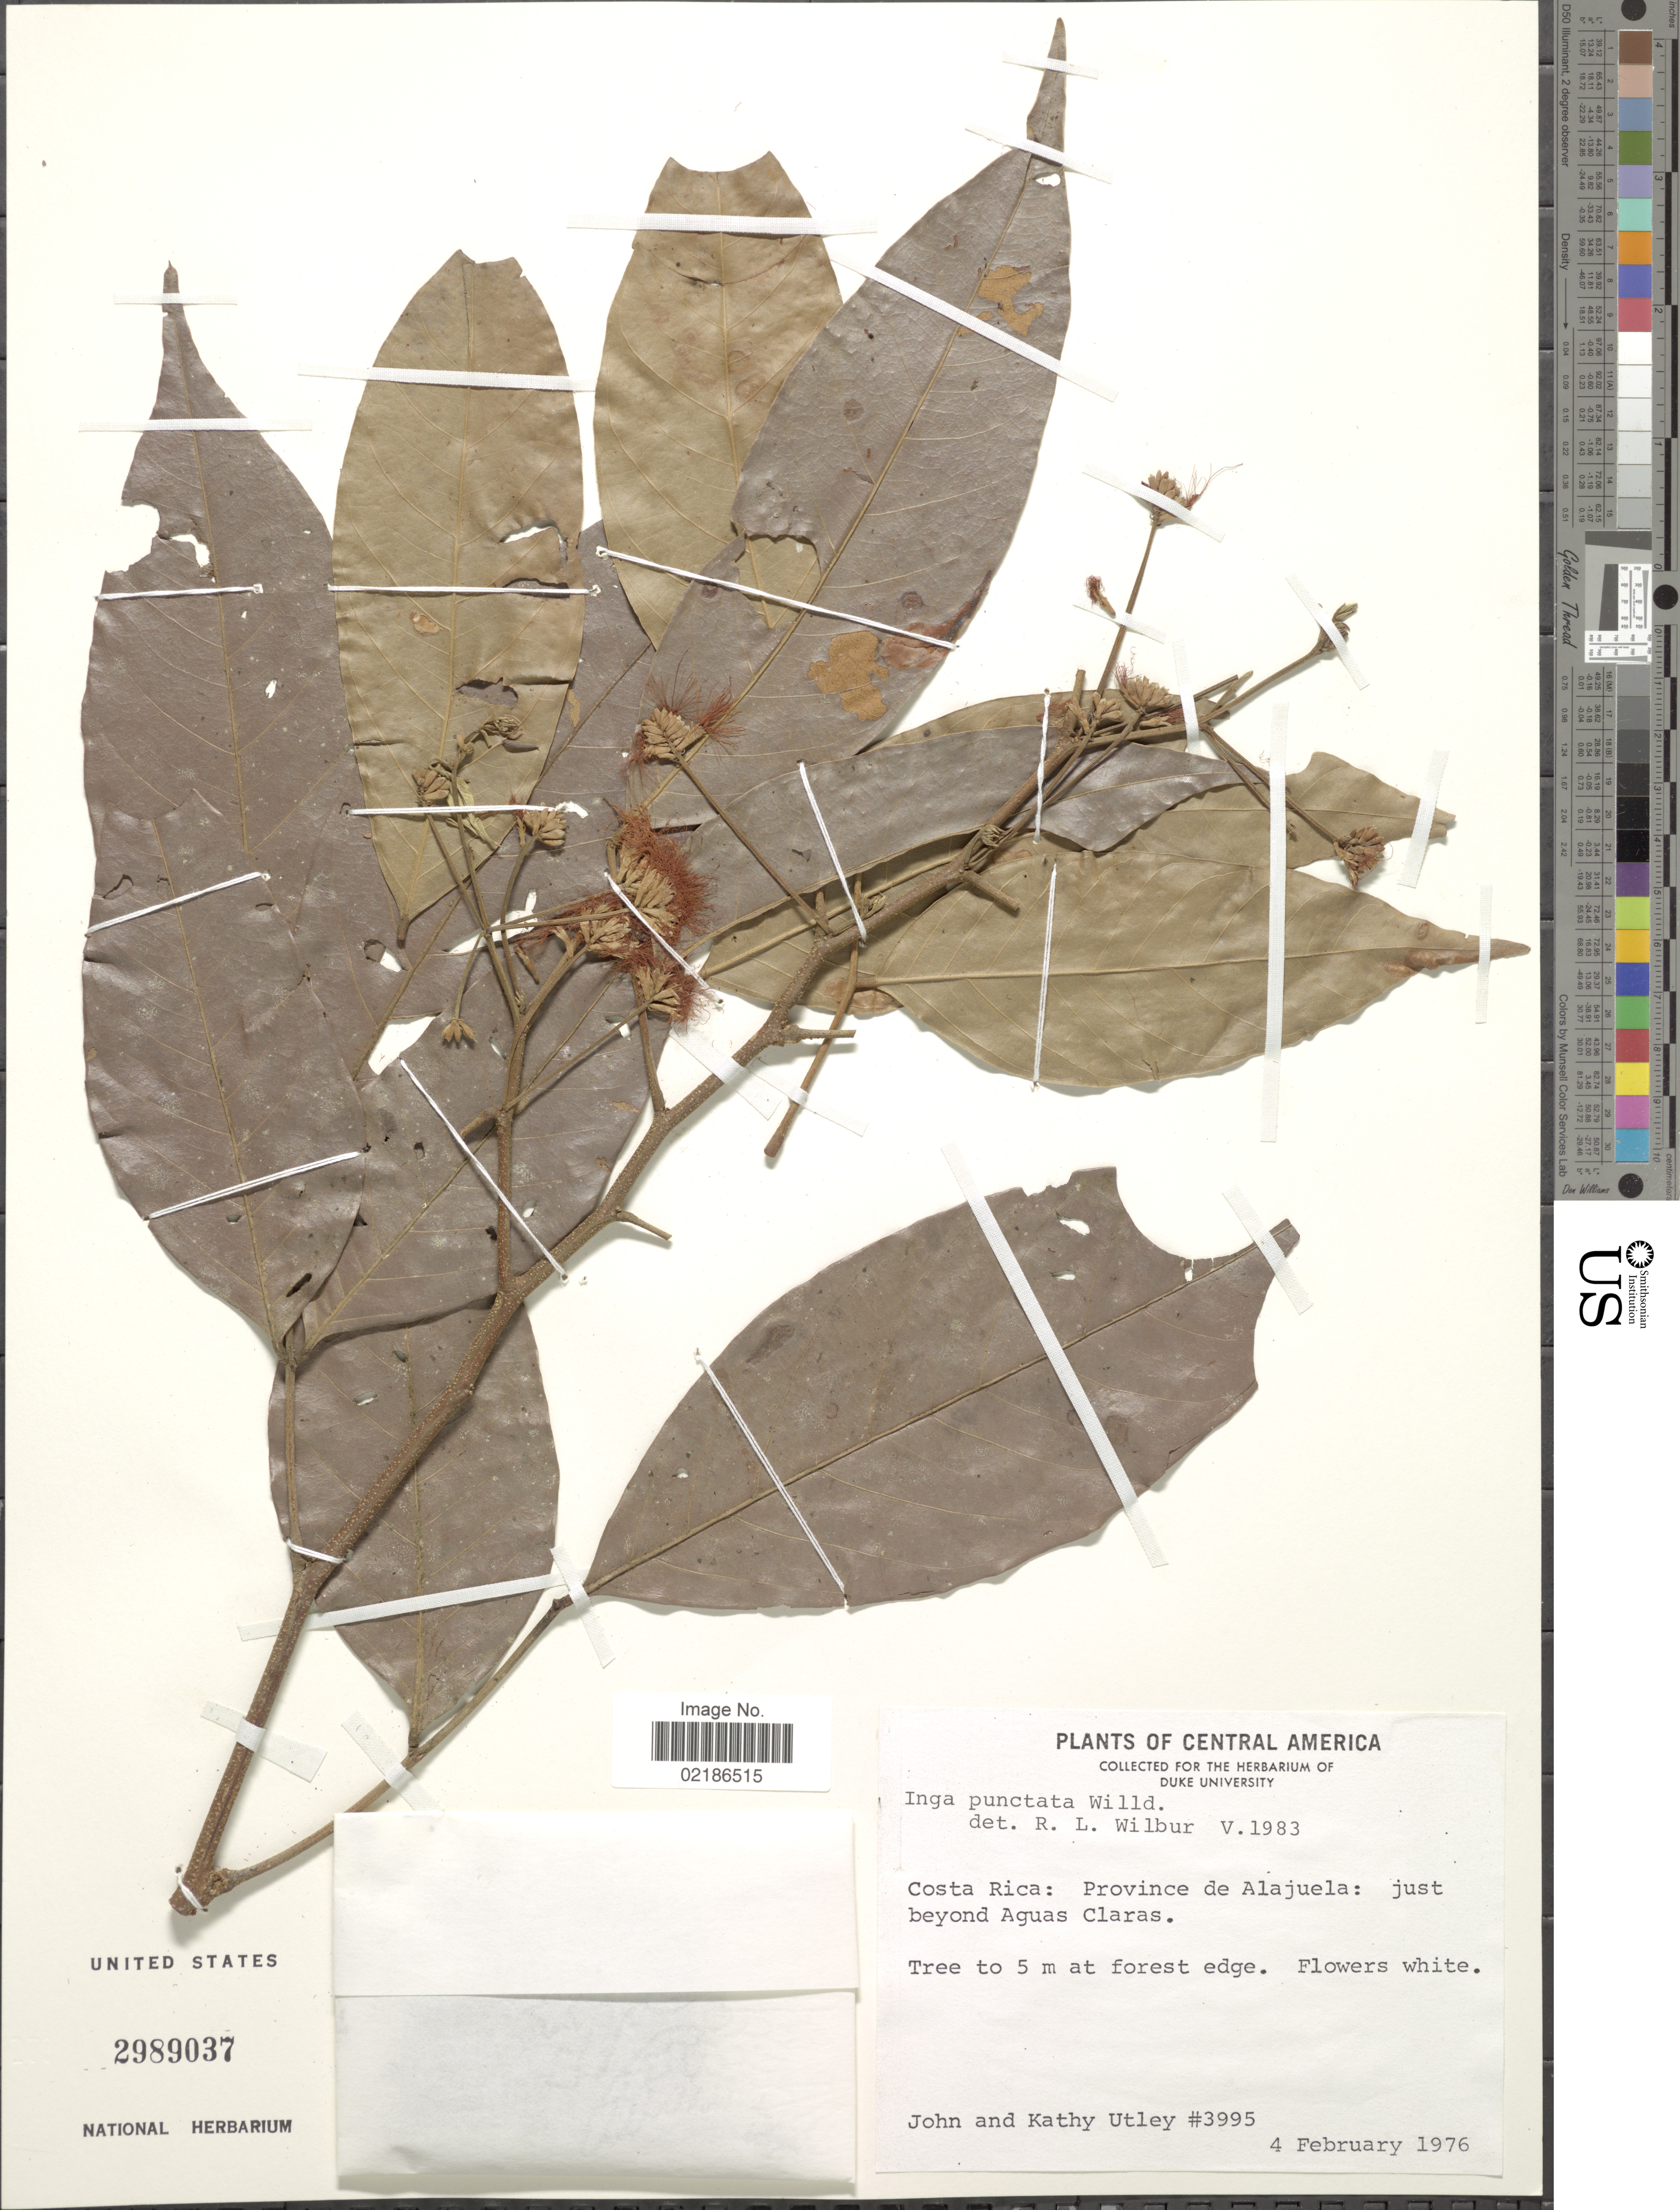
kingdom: Plantae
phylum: Tracheophyta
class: Magnoliopsida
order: Fabales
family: Fabaceae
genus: Inga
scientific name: Inga punctata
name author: Willd.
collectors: J. F. Utley & K. Burt-Utley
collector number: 3995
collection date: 1976-02-04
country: Costa Rica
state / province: Alajuela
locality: Just beyond Aguas Claras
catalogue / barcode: US 2989037